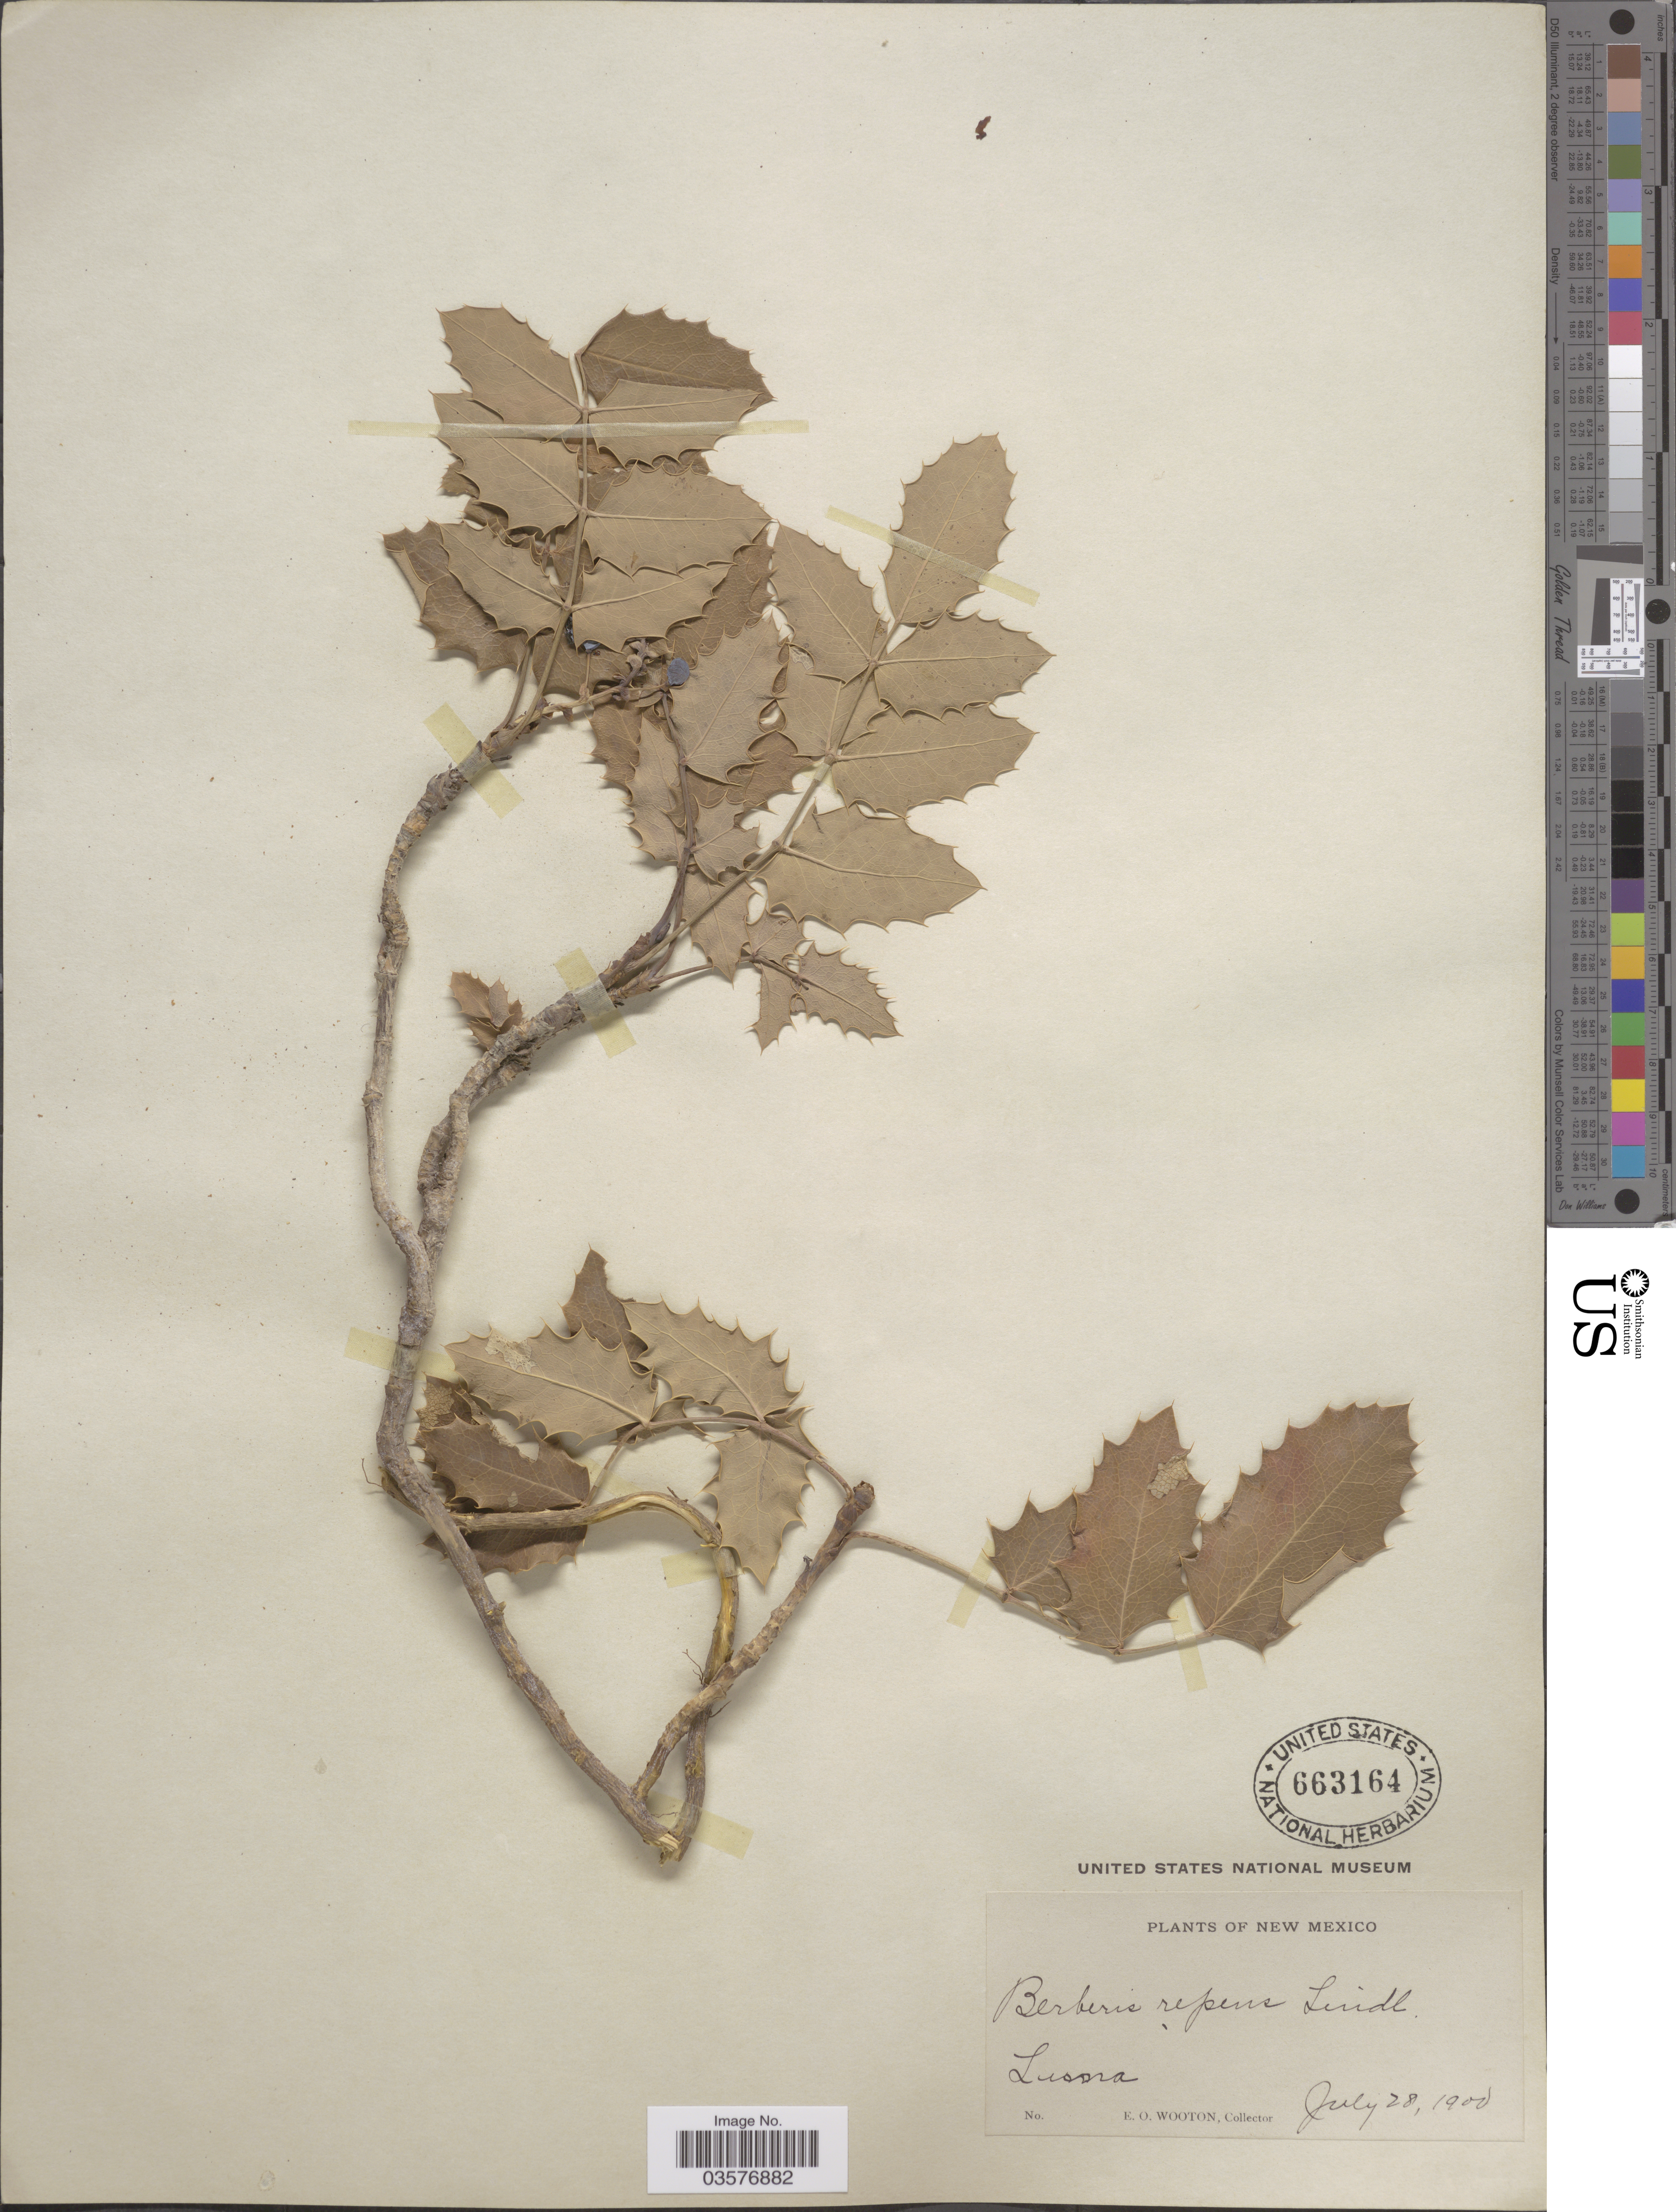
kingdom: Plantae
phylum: Tracheophyta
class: Magnoliopsida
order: Ranunculales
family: Berberidaceae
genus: Mahonia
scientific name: Mahonia repens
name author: (Lindl.) G. Don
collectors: E. O. Wooton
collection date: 1900-07-28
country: United States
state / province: New Mexico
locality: Lussero.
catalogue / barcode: US 663164